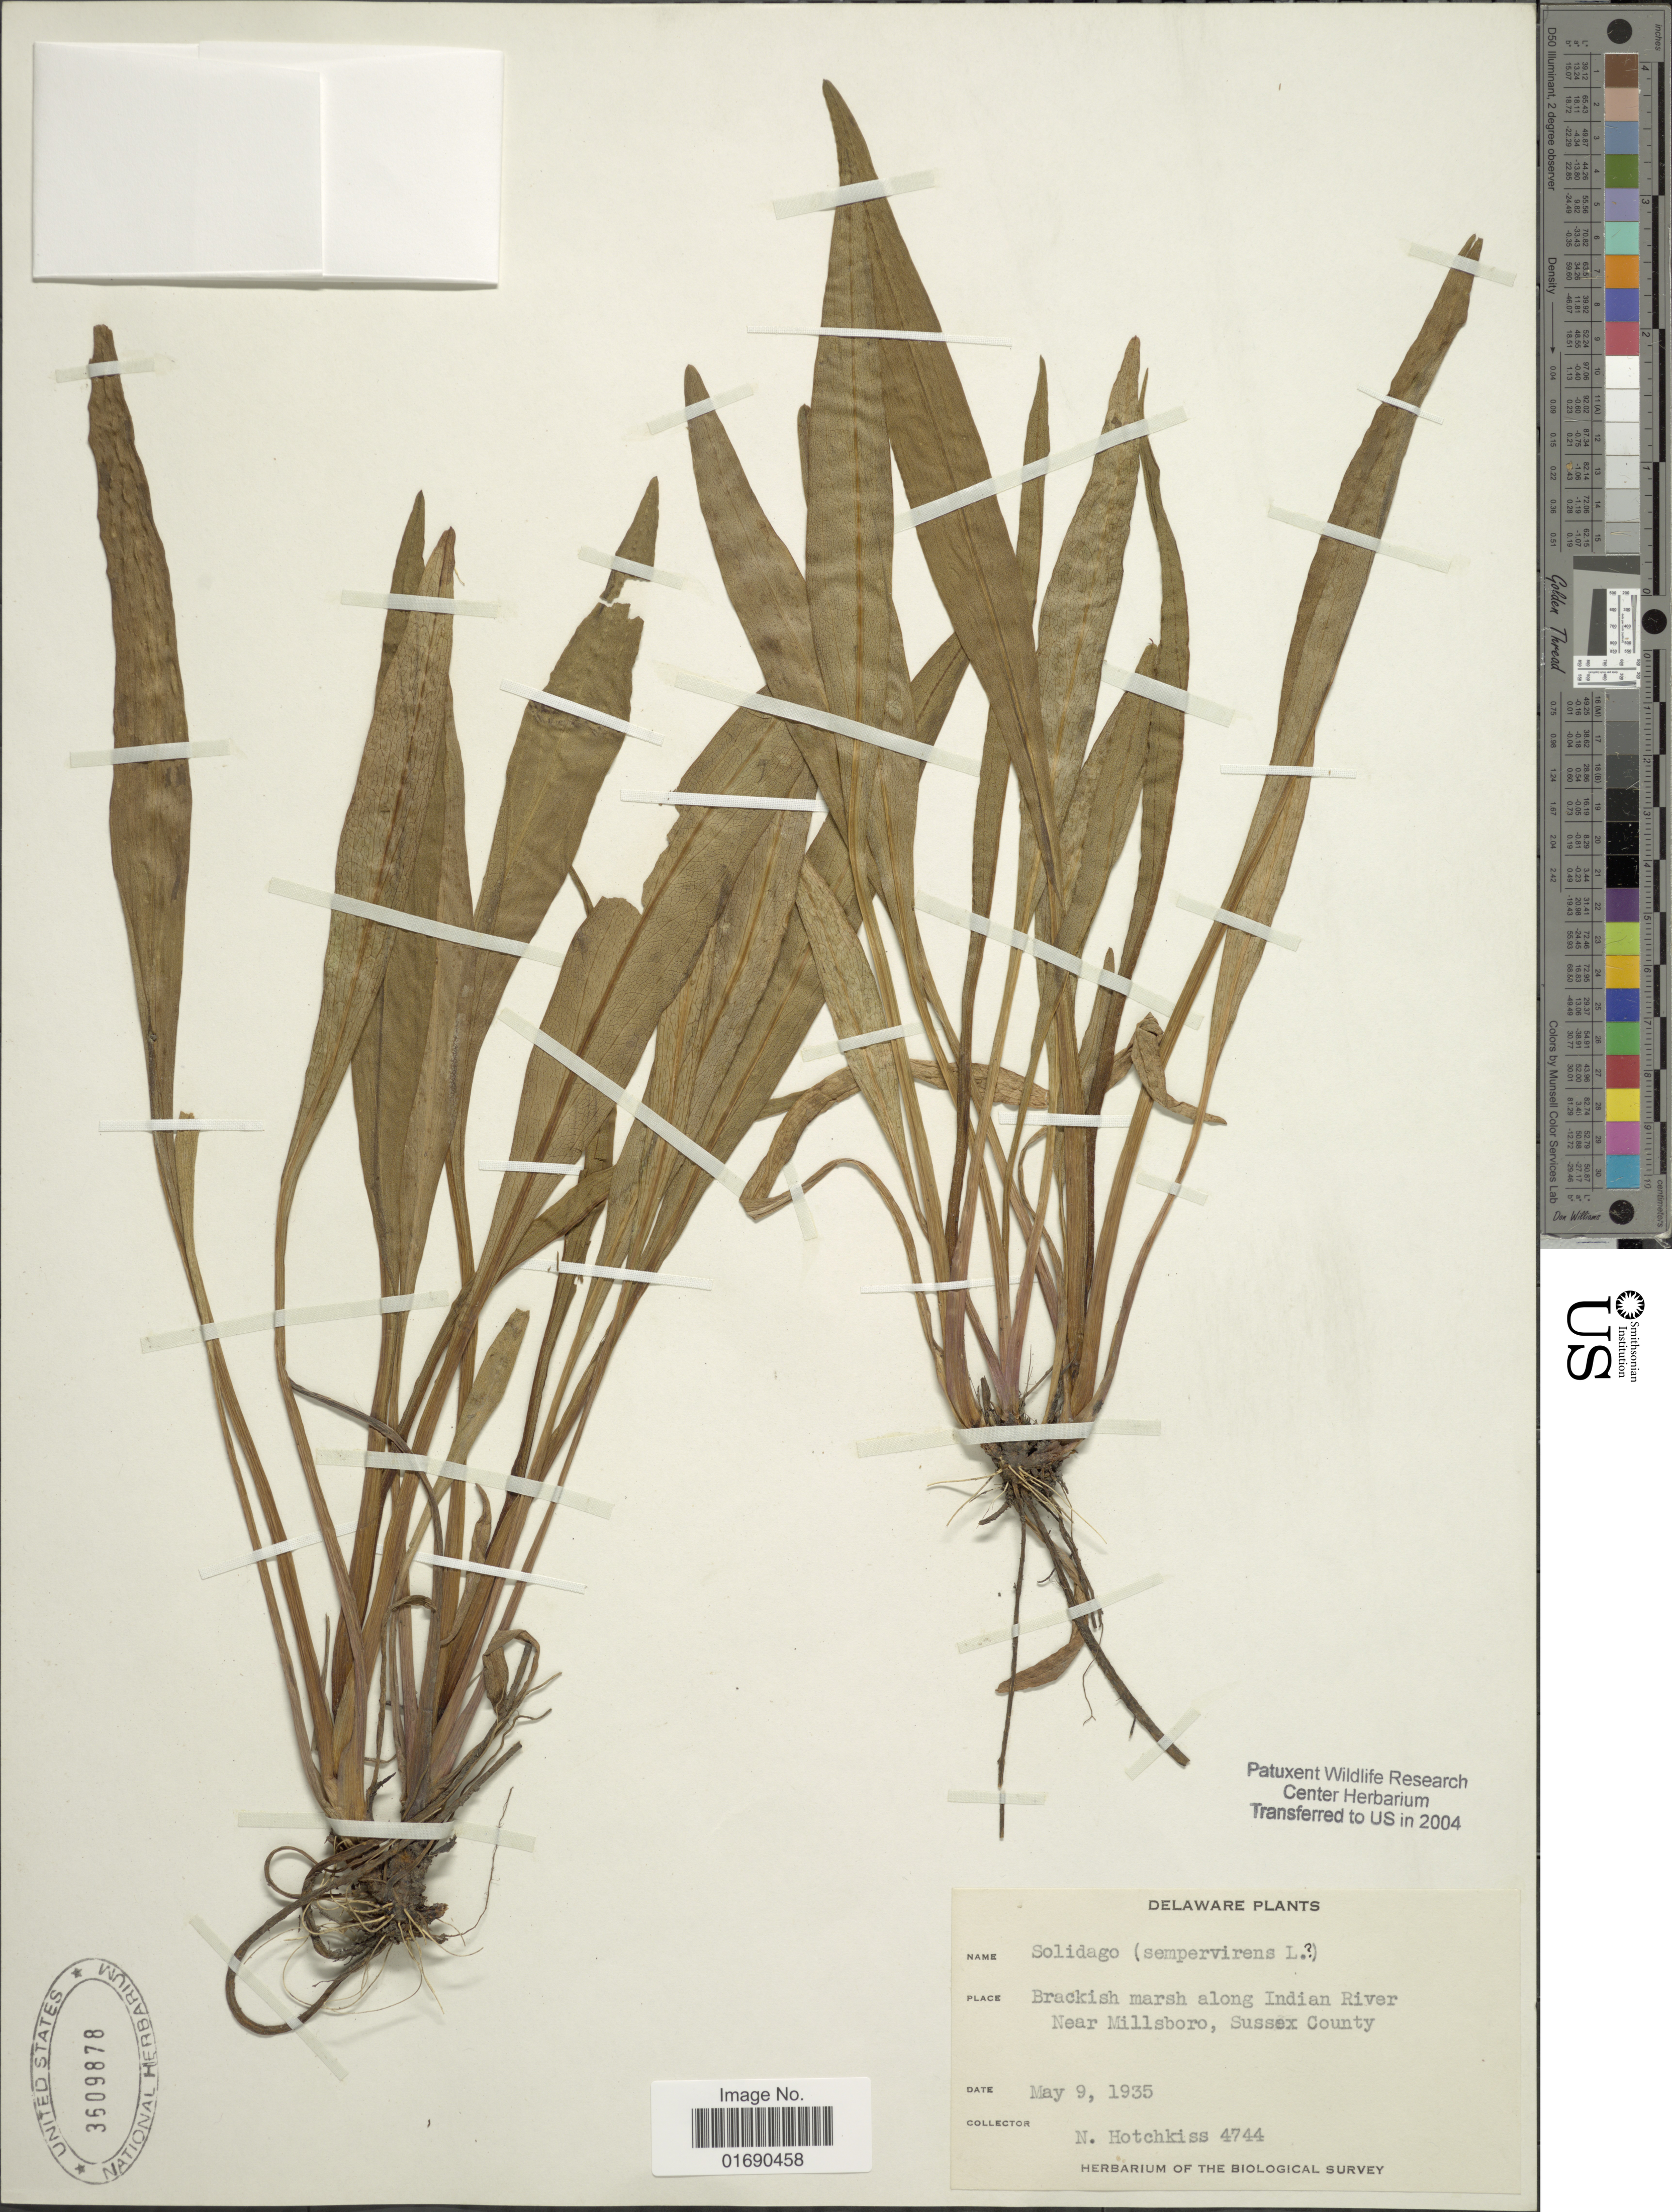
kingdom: Plantae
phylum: Tracheophyta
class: Magnoliopsida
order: Asterales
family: Asteraceae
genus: Solidago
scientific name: Solidago sempervirens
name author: L.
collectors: N. Hotchkiss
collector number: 4744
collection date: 1935-05-09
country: United States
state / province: Delaware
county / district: Sussex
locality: Brackish marsh along Indian River Near Millsboro, Sussex County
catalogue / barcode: US 3609878